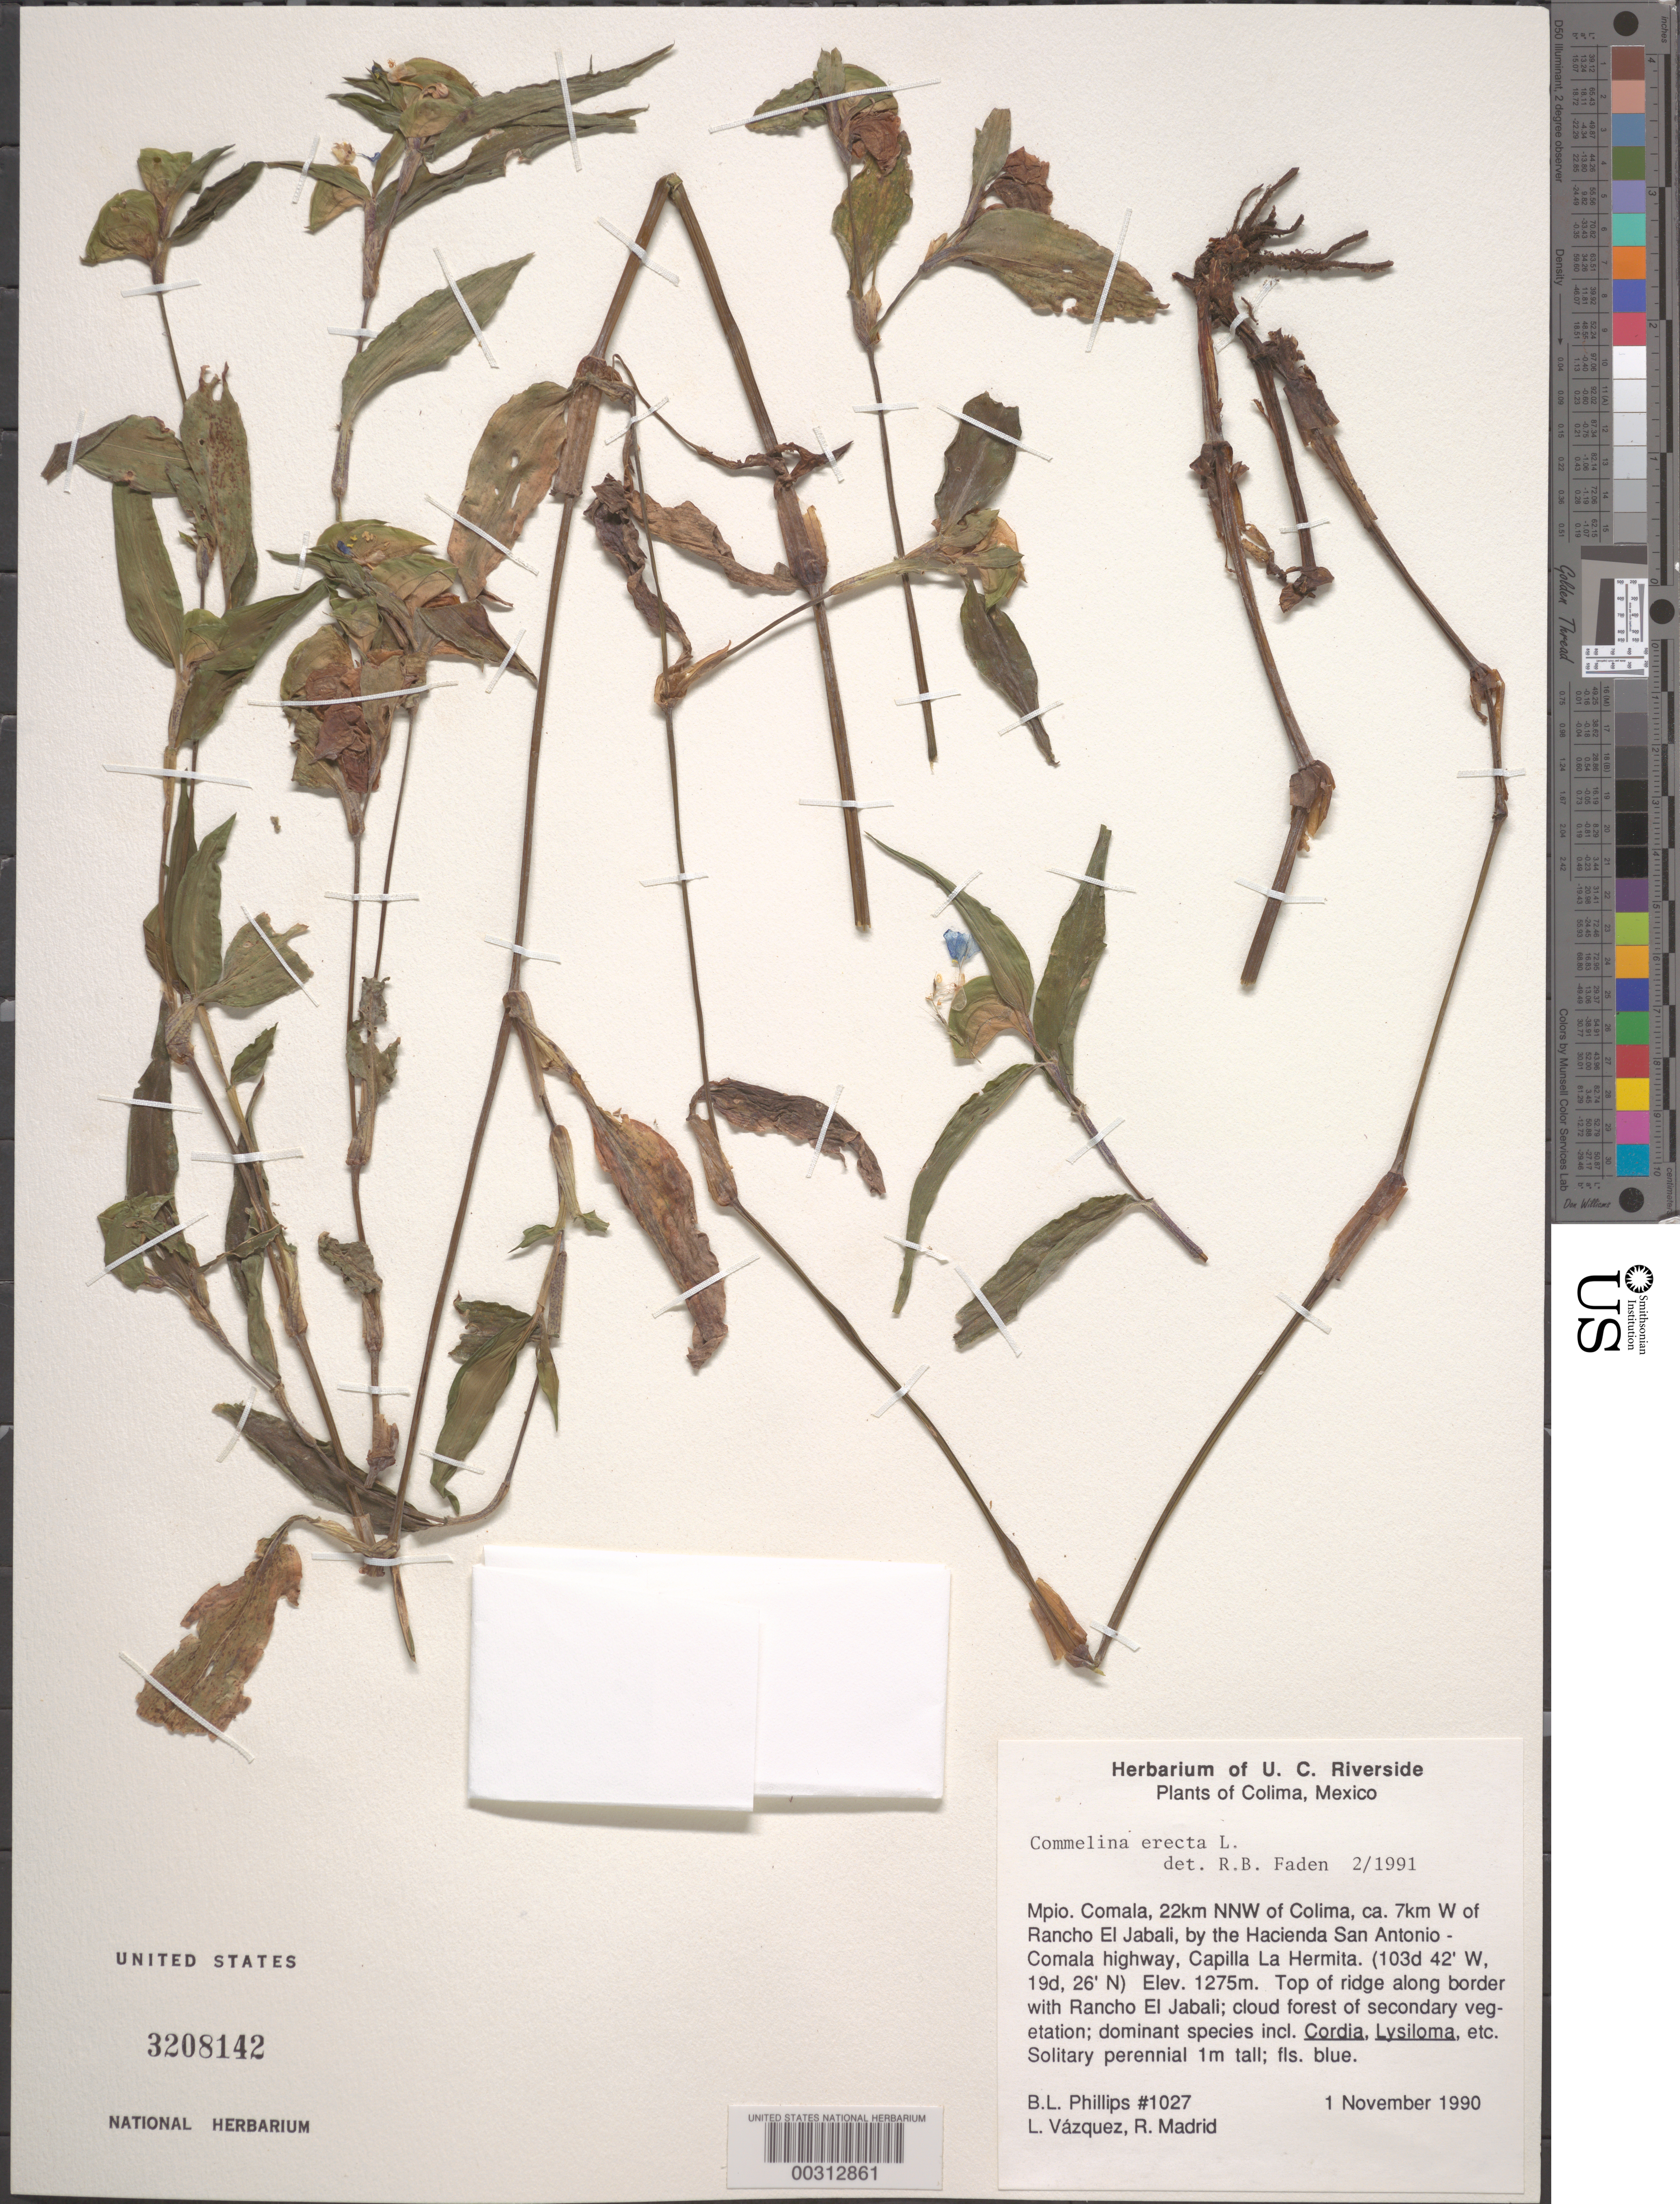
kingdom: Plantae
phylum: Tracheophyta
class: Liliopsida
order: Commelinales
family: Commelinaceae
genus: Commelina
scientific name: Commelina erecta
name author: L.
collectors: B. L. Phillips, L. Vazquez & R. Madrid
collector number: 1027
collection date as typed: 01 Nov 1990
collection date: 1990-11-01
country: Mexico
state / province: Colima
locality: Comala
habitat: Cloud forest of seconday vegetation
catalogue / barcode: US 3208142